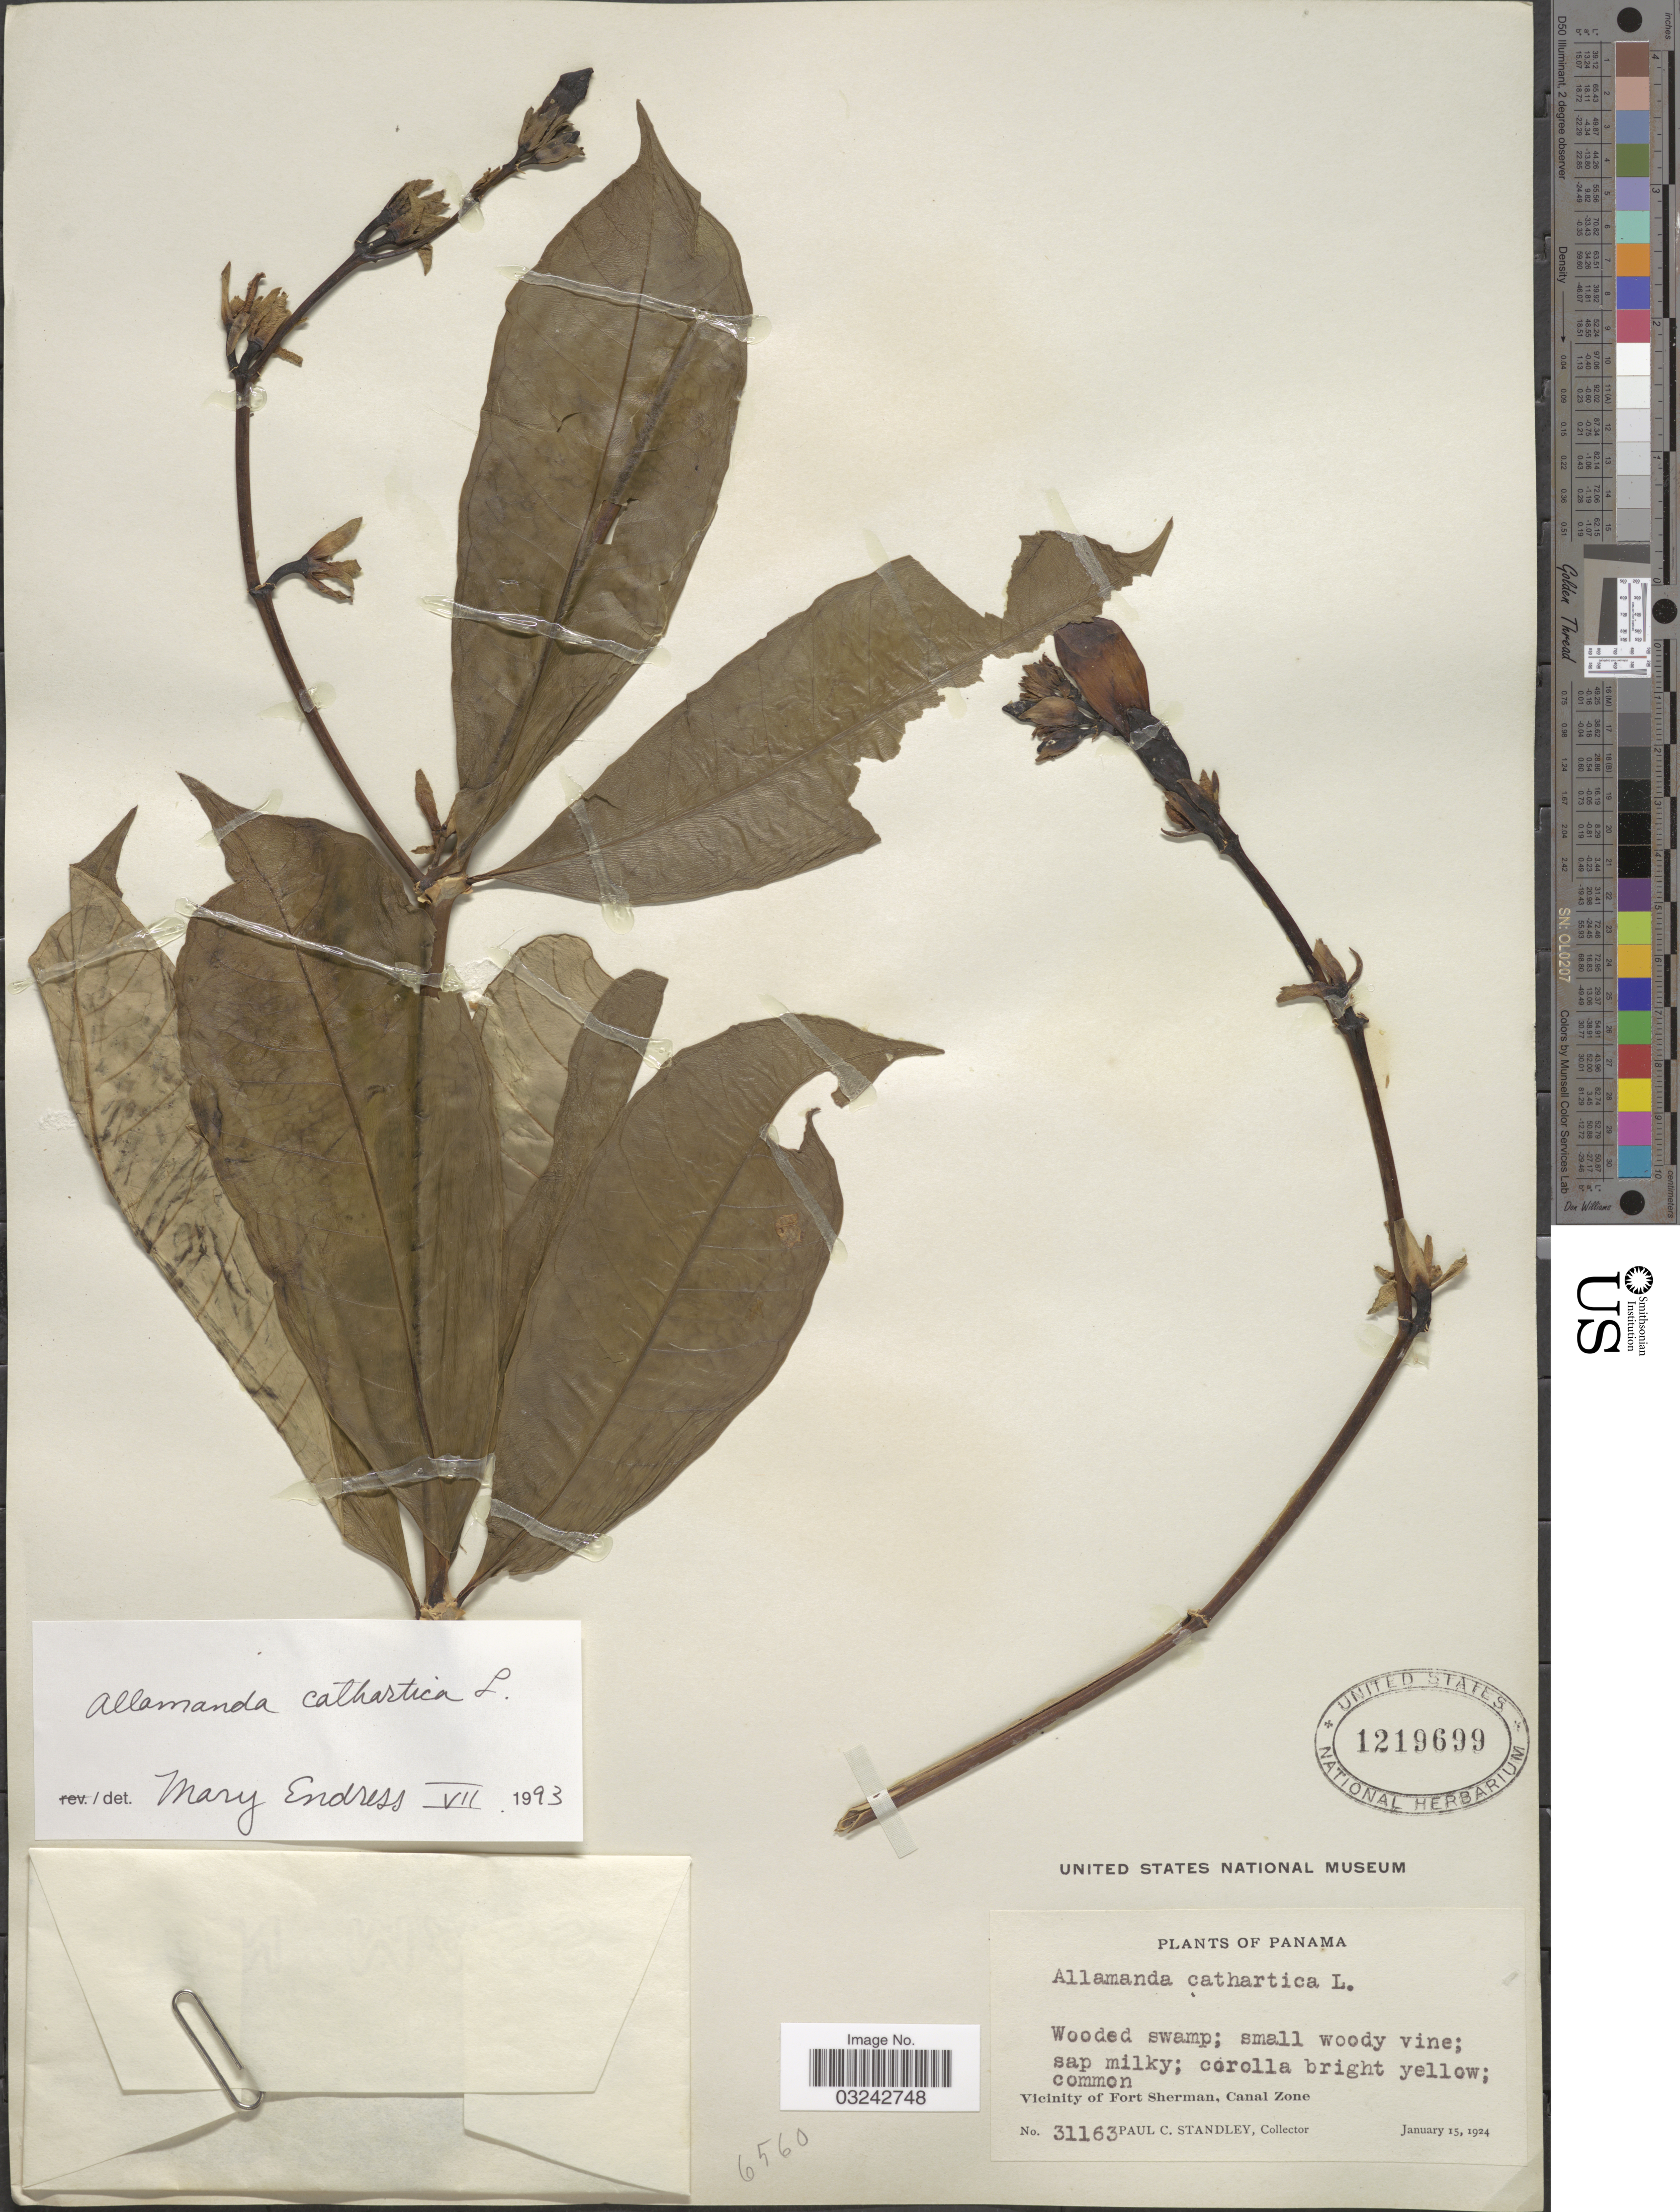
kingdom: Plantae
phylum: Tracheophyta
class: Magnoliopsida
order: Gentianales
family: Apocynaceae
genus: Allamanda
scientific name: Allamanda cathartica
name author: L.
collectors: P. C. Standley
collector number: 31163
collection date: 1924-01-15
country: Panama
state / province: Colón / Panamá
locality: Vicinity of Fort Sherman, Canal Zone.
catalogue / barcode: US 1219699